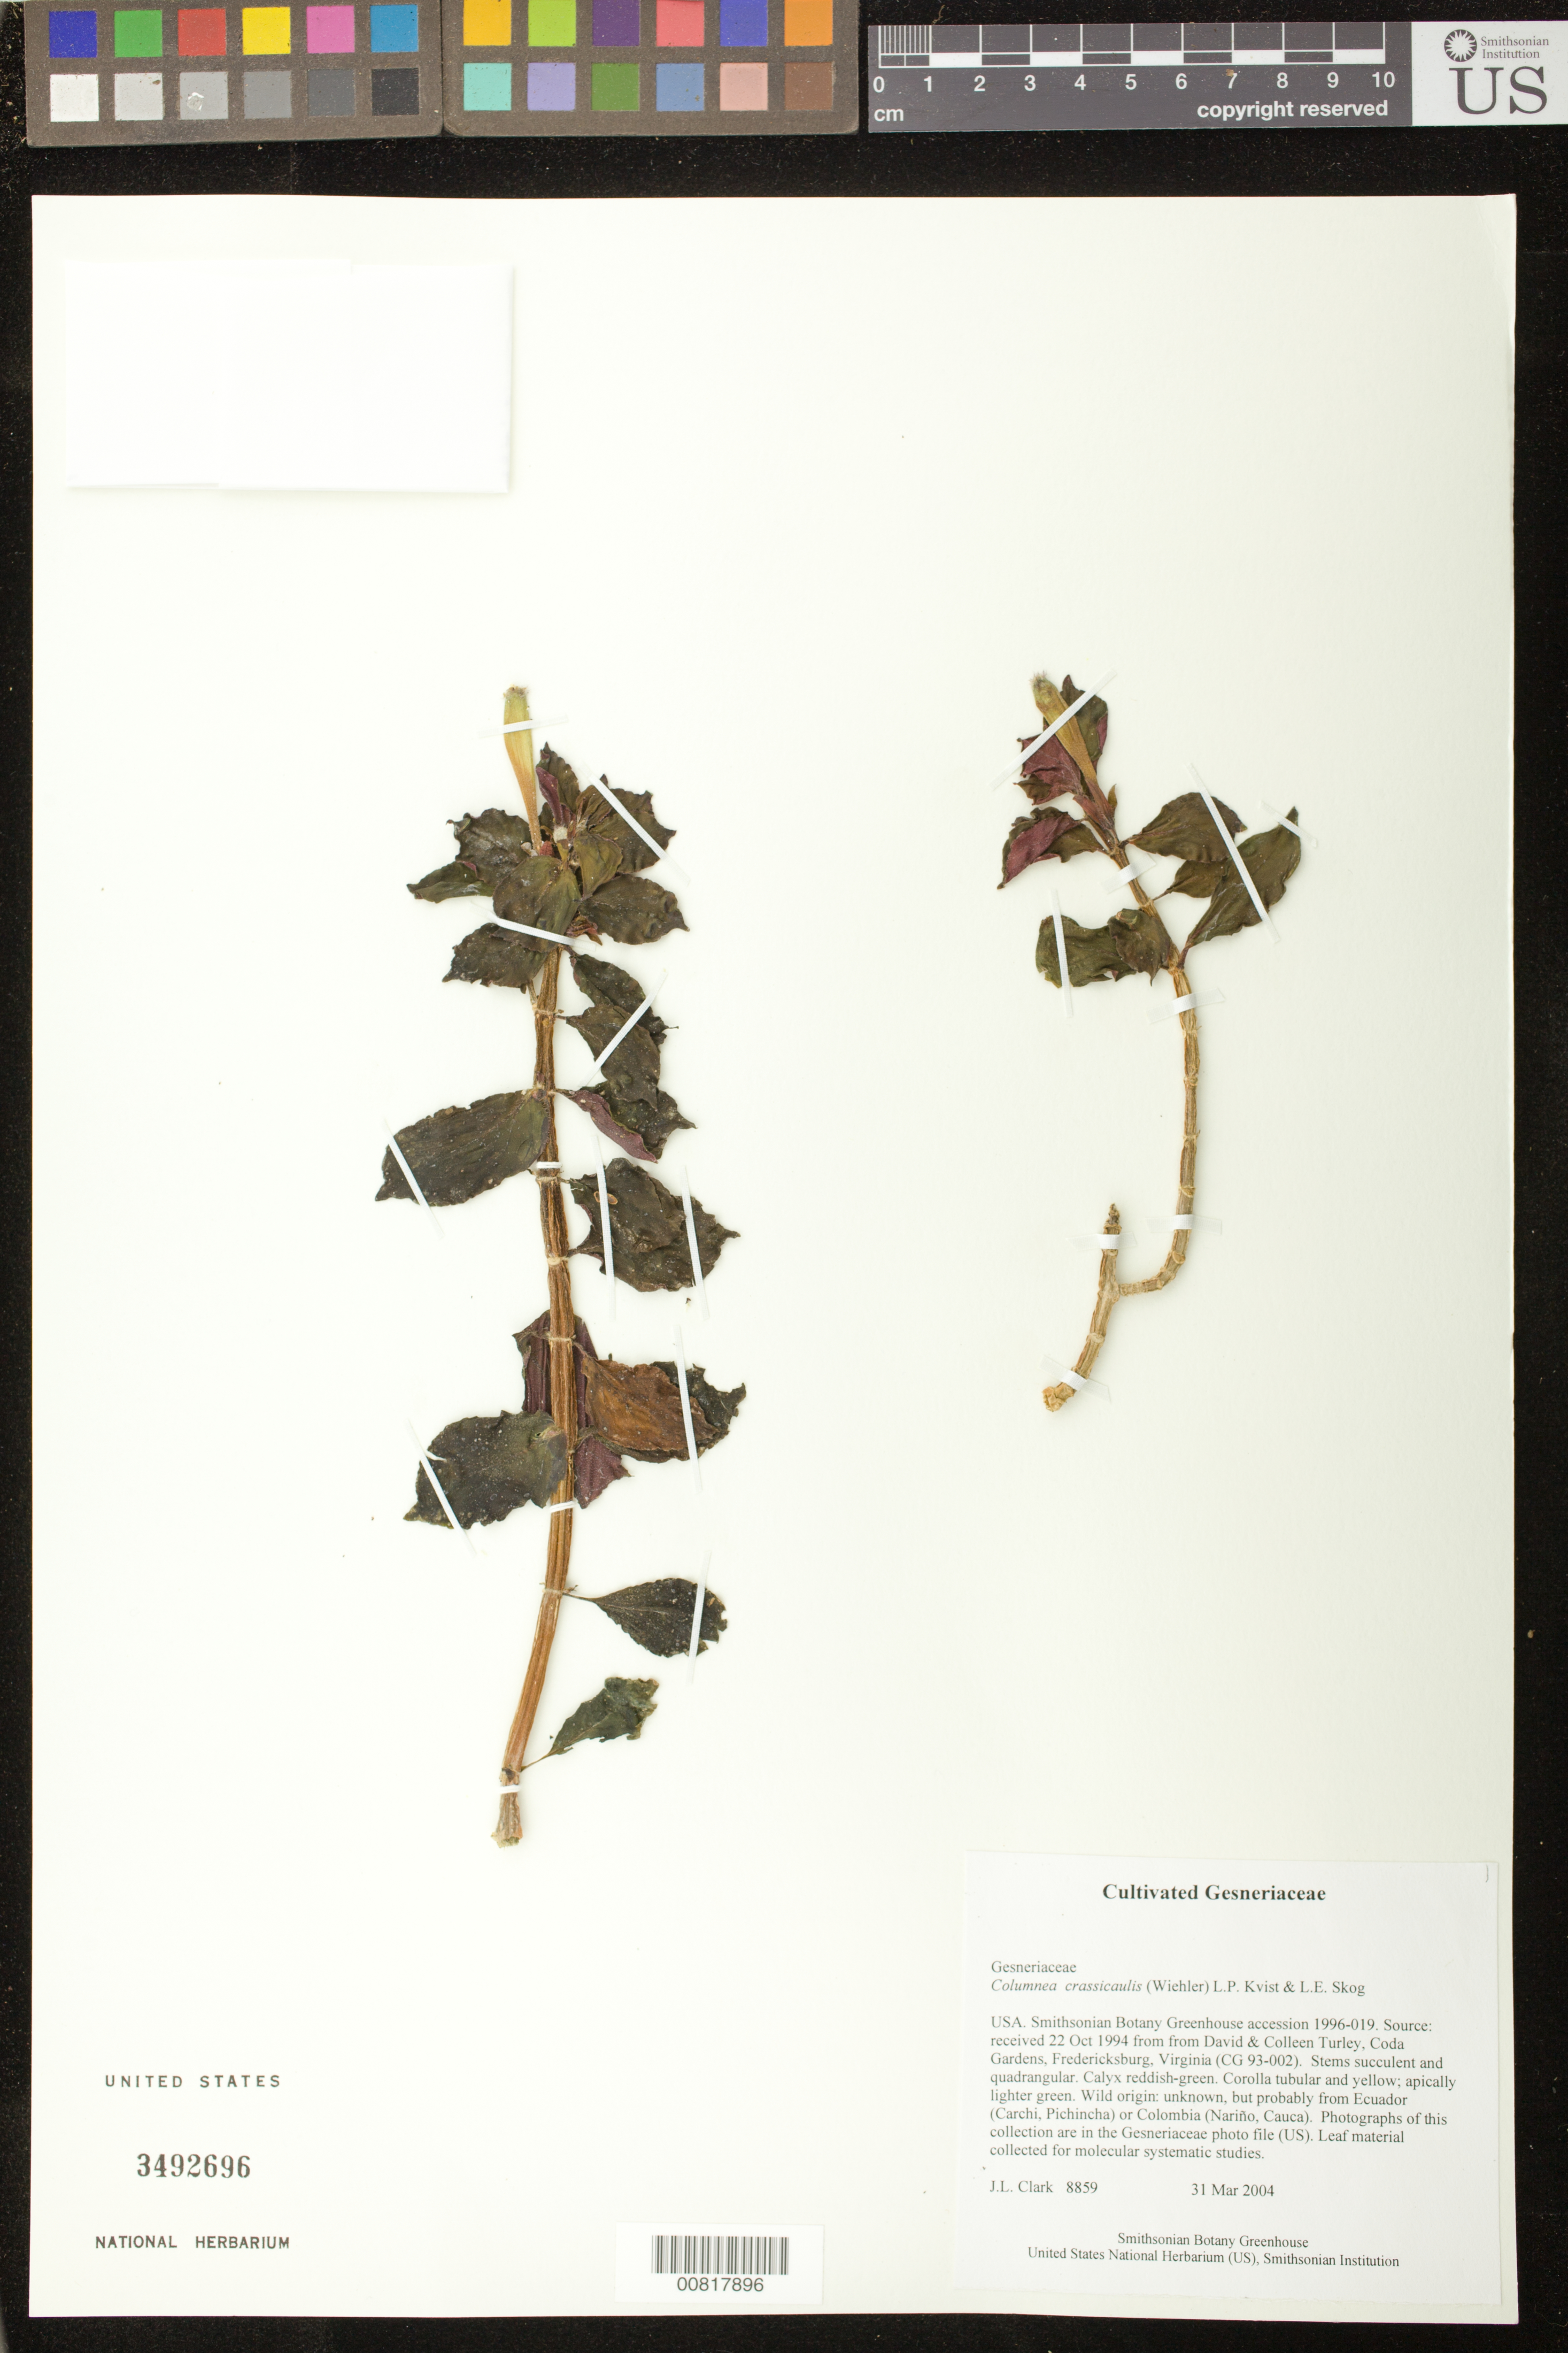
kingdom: Plantae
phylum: Tracheophyta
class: Magnoliopsida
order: Lamiales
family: Gesneriaceae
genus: Columnea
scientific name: Columnea crassicaulis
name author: (Wiehler) L.P. Kvist & L.E. Skog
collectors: J. L. Clark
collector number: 8859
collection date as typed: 31 Mar 2004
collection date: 2004-03-31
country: United States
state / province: District of Columbia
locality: Botany Research Greenhouses, Smithsonian Institution, Washington, DC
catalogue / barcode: US 3492696